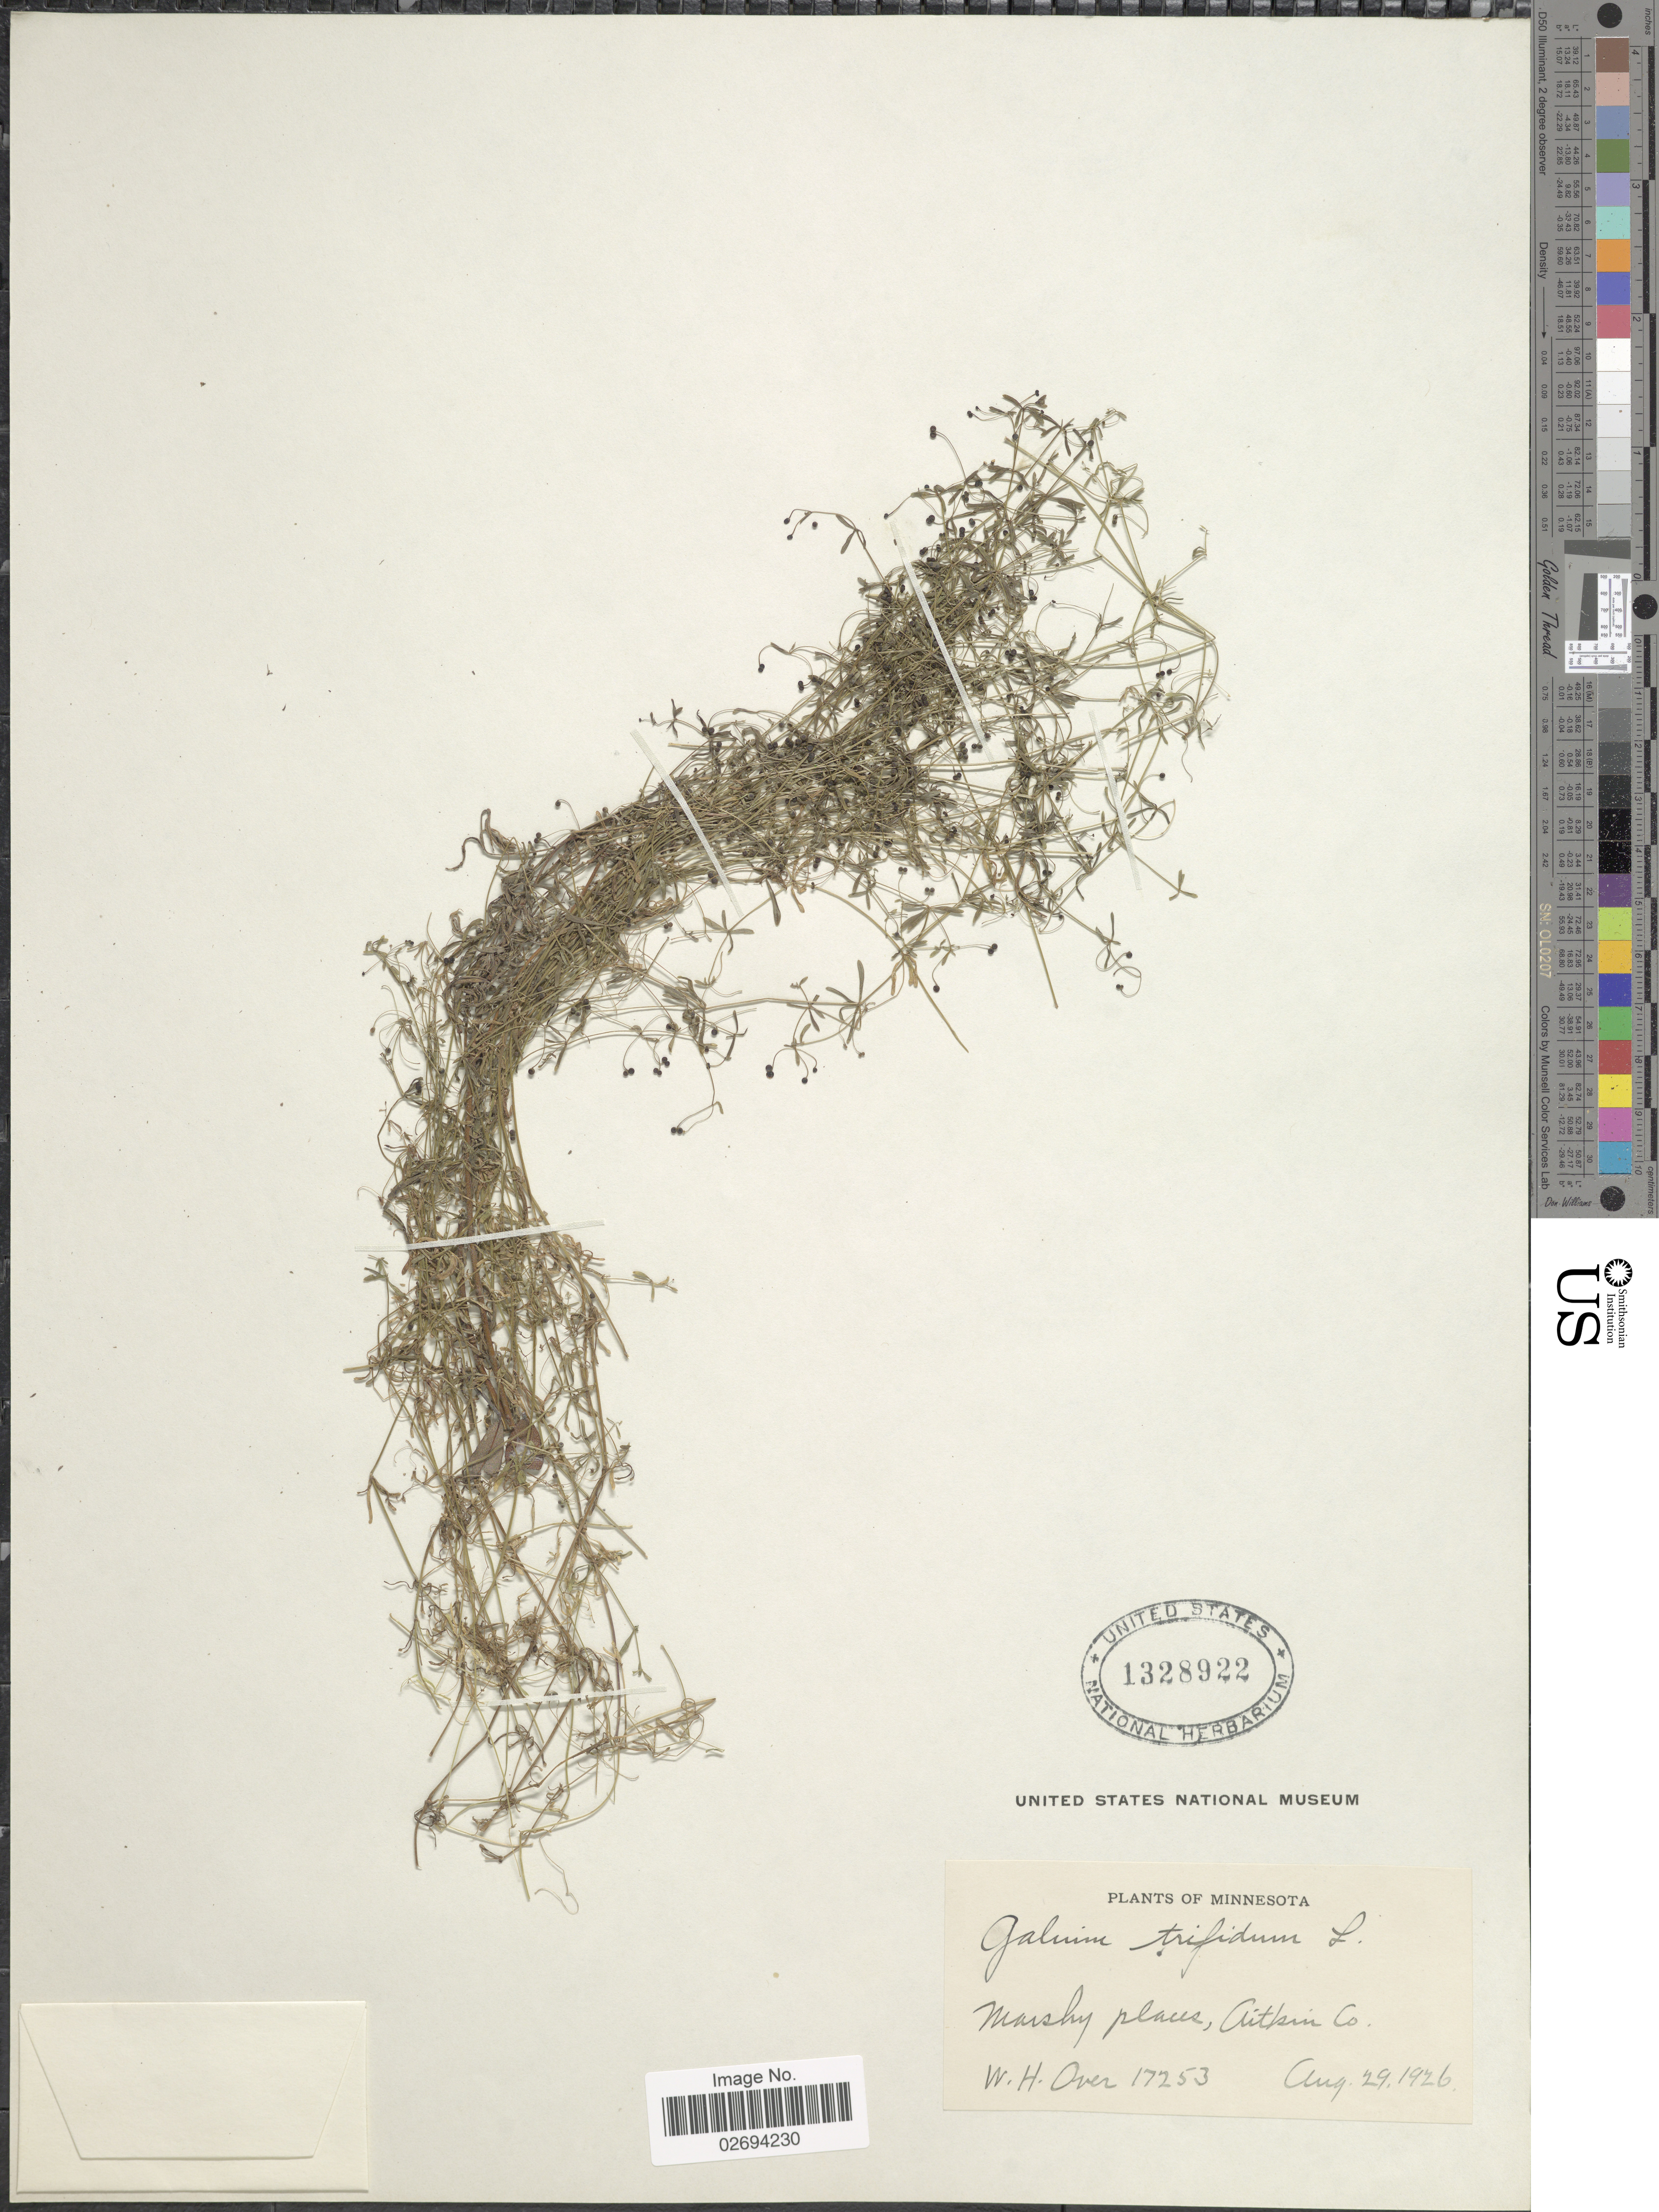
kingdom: Plantae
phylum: Tracheophyta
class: Magnoliopsida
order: Gentianales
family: Rubiaceae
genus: Galium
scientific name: Galium trifidum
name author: L.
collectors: W. Over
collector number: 17253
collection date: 1926-08-29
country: United States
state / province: Minnesota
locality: Marshy places, Aitkin Co.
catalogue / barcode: US 1328922